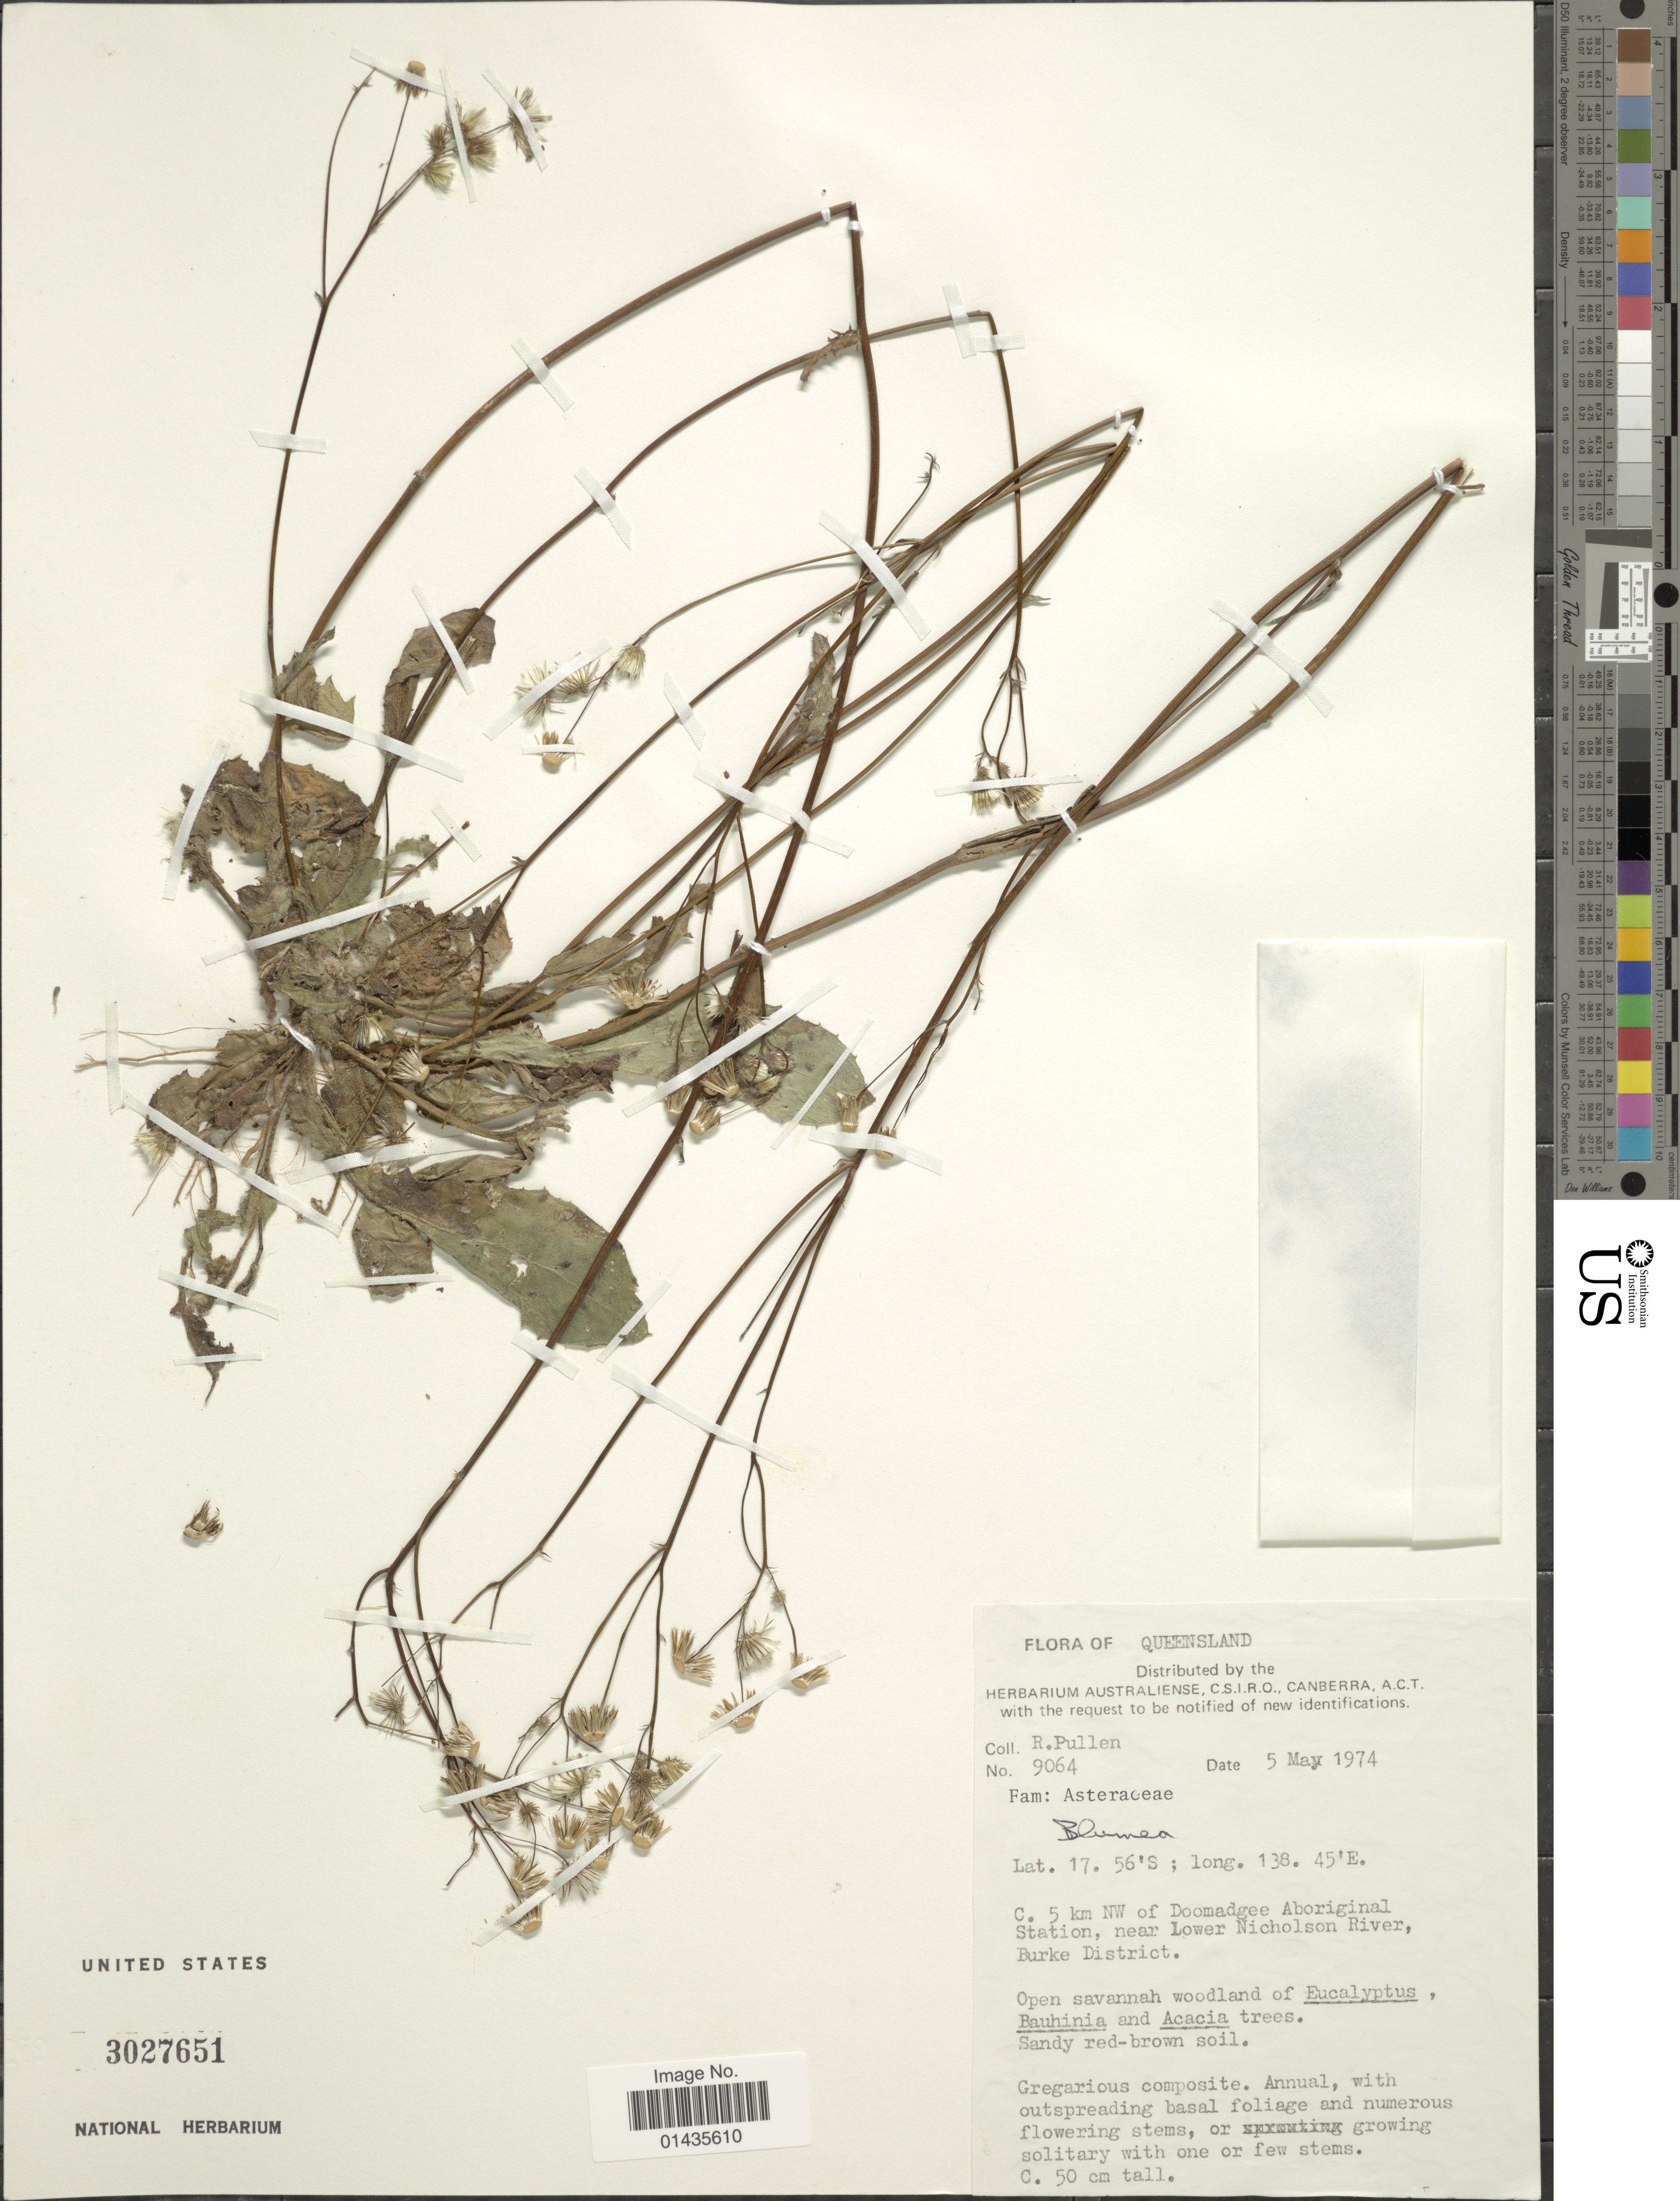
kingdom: Plantae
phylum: Tracheophyta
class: Magnoliopsida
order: Asterales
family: Asteraceae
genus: Blumea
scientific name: Blumea sp.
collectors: R. Pullen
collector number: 9064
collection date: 1974-05-05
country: Australia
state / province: Queensland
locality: C. 5 km NW of Doomadgee Aboriginal Station, near Lower Nicholson River, Burke District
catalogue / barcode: US 3027651